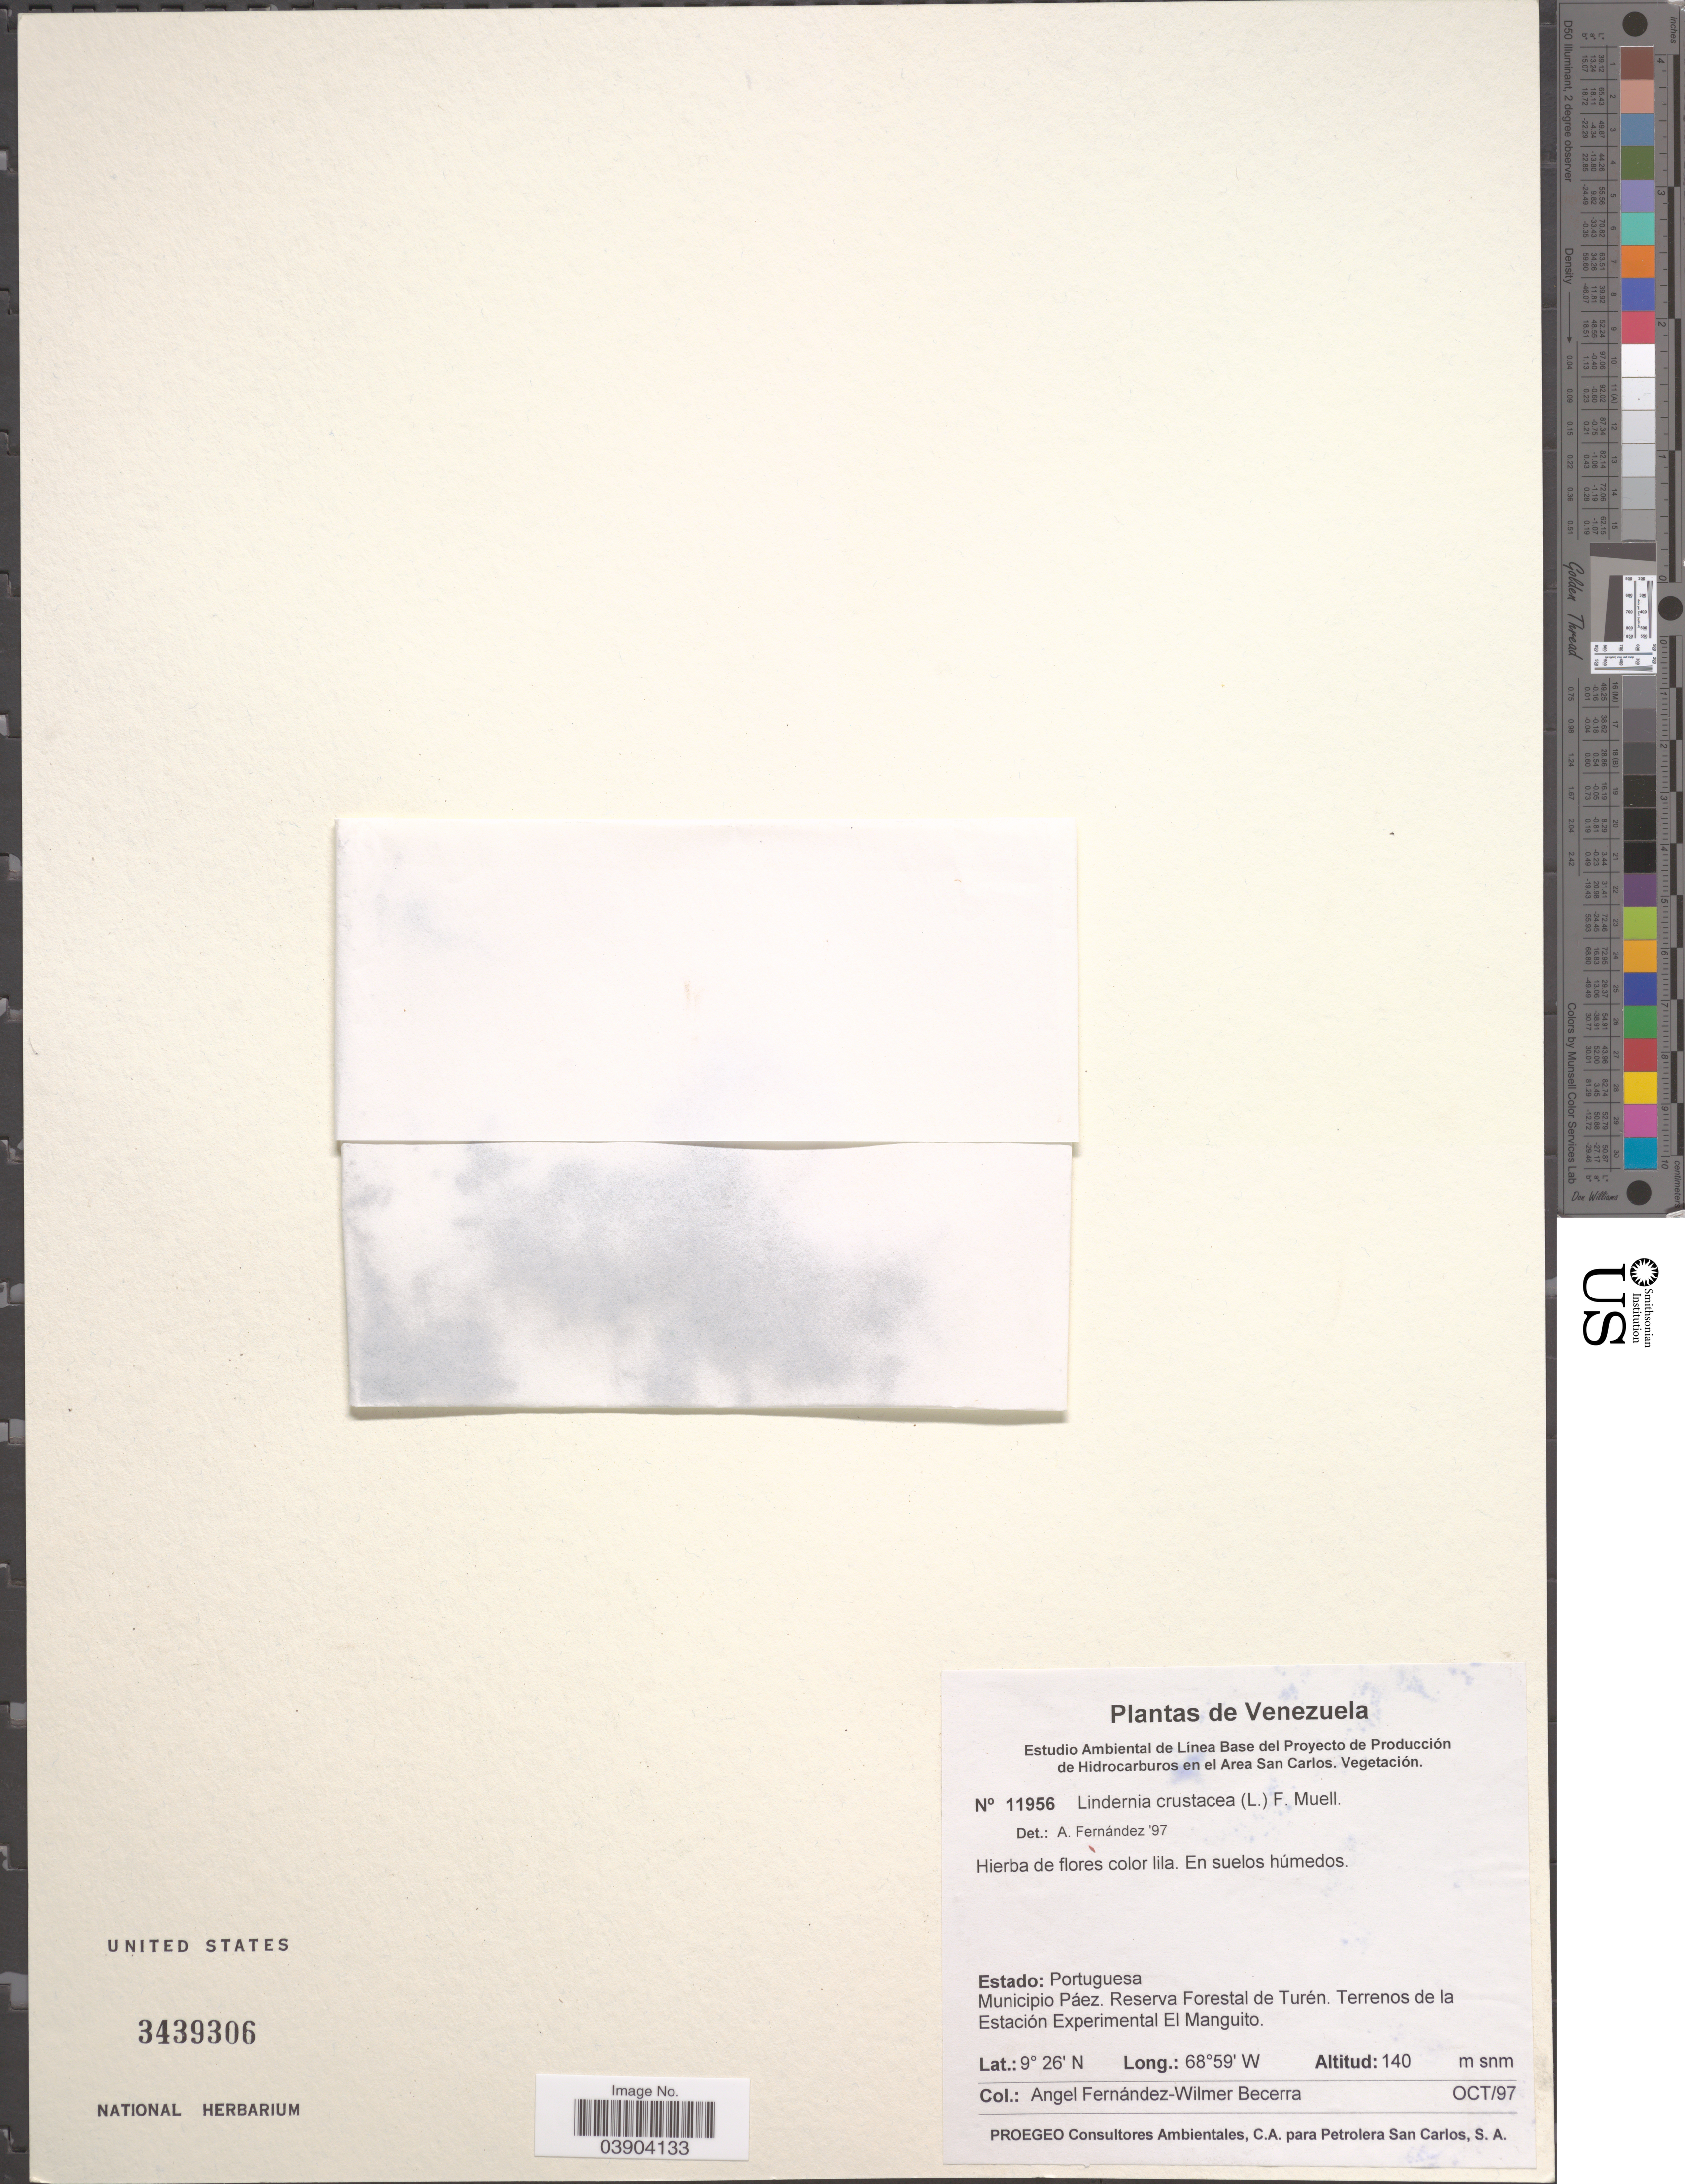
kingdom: Plantae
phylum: Tracheophyta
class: Magnoliopsida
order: Lamiales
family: Linderniaceae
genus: Lindernia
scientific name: Lindernia crustacea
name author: (L.) F. Muell.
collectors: Á. Fernández & W. Becerra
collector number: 11956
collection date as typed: Transcribed d/m/y: /10/97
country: Venezuela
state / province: Portuguesa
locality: Municipio Páez. Resserva Forestal de Turén. Terrenos de la Estación Experimental El Manguito.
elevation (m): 140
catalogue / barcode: US 3439306